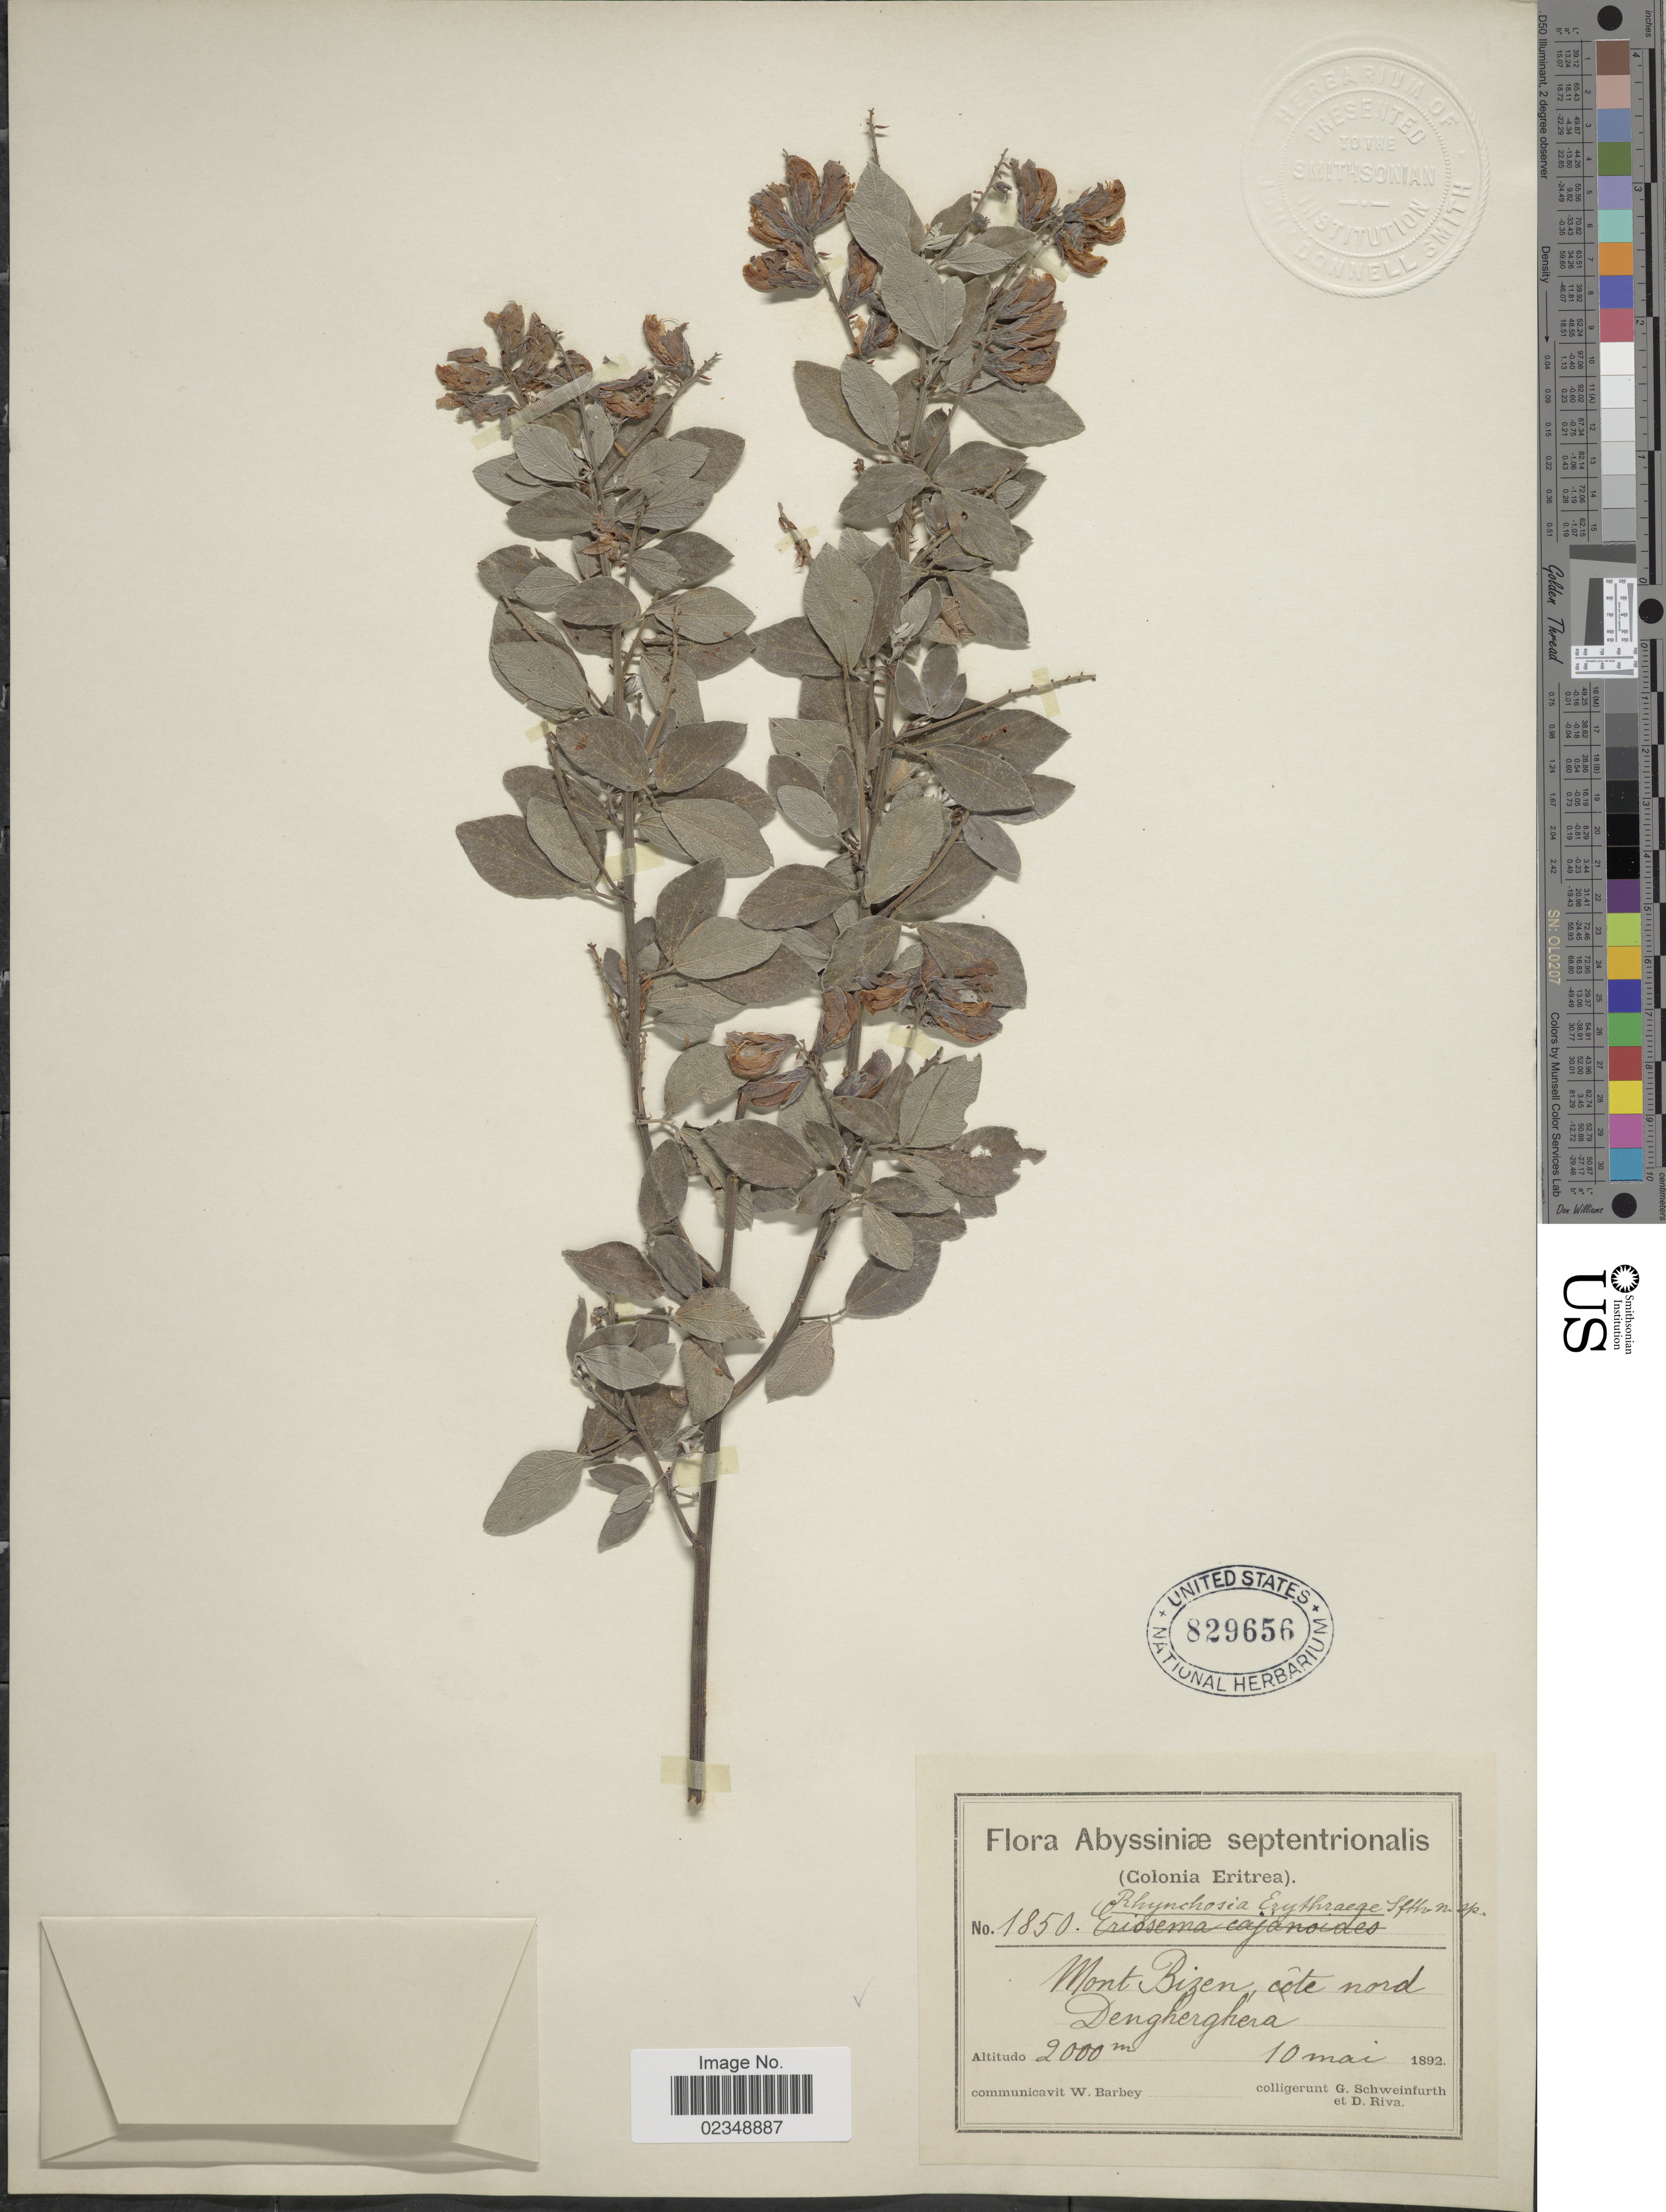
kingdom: Plantae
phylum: Tracheophyta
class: Magnoliopsida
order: Fabales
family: Fabaceae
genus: Rhynchosia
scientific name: Rhynchosia erythraea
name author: Schweinf.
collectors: G. A. Schweinfurth (herbarium) & D. Riva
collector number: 1850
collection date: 1892-05-10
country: Eritrea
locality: Abyssiniæ septentrionalis. (Colonia Eritrea). Mont Bizen ôte nord Dengherghera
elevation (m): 2000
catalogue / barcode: US 829656